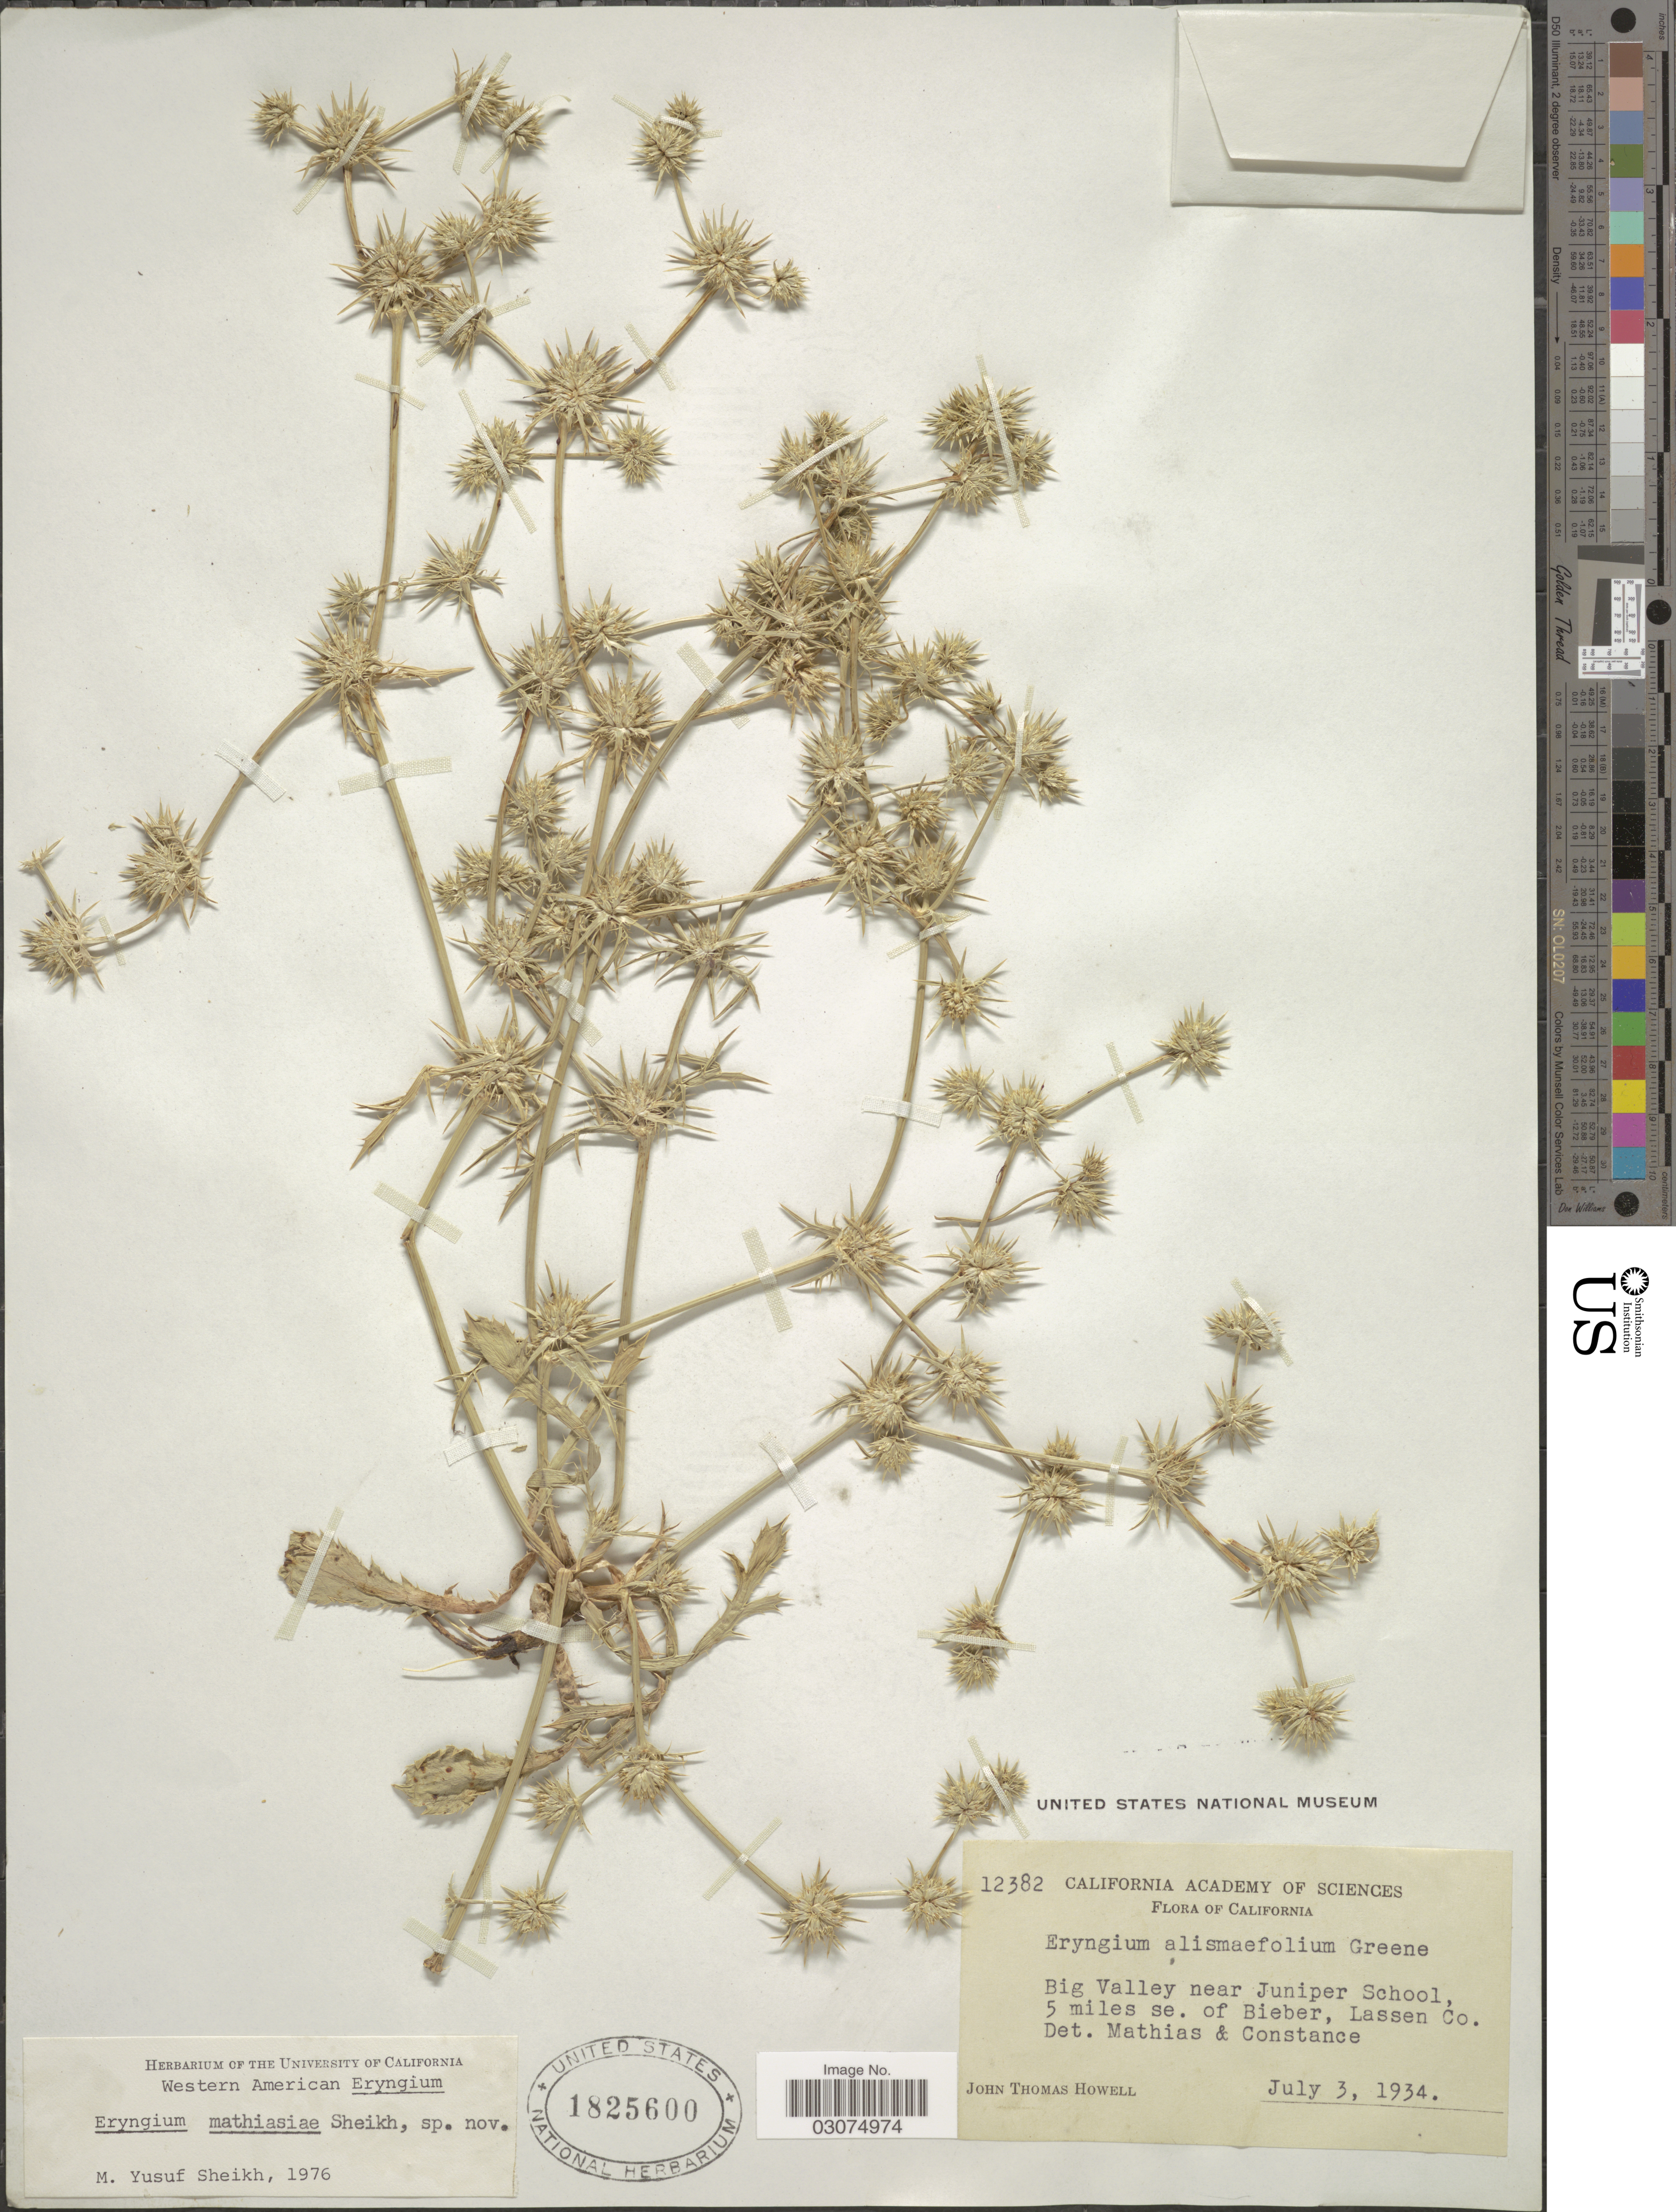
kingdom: Plantae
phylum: Tracheophyta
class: Magnoliopsida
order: Apiales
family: Apiaceae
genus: Eryngium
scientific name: Eryngium mathiasiae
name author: M.Y. Sheikh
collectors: J. T. Howell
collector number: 12382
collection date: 1934-07-03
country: United States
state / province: California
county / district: Lassen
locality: Big Valley near Juniper School, 5 miles se. of Bieber, Lassen Co.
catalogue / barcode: US 1825600